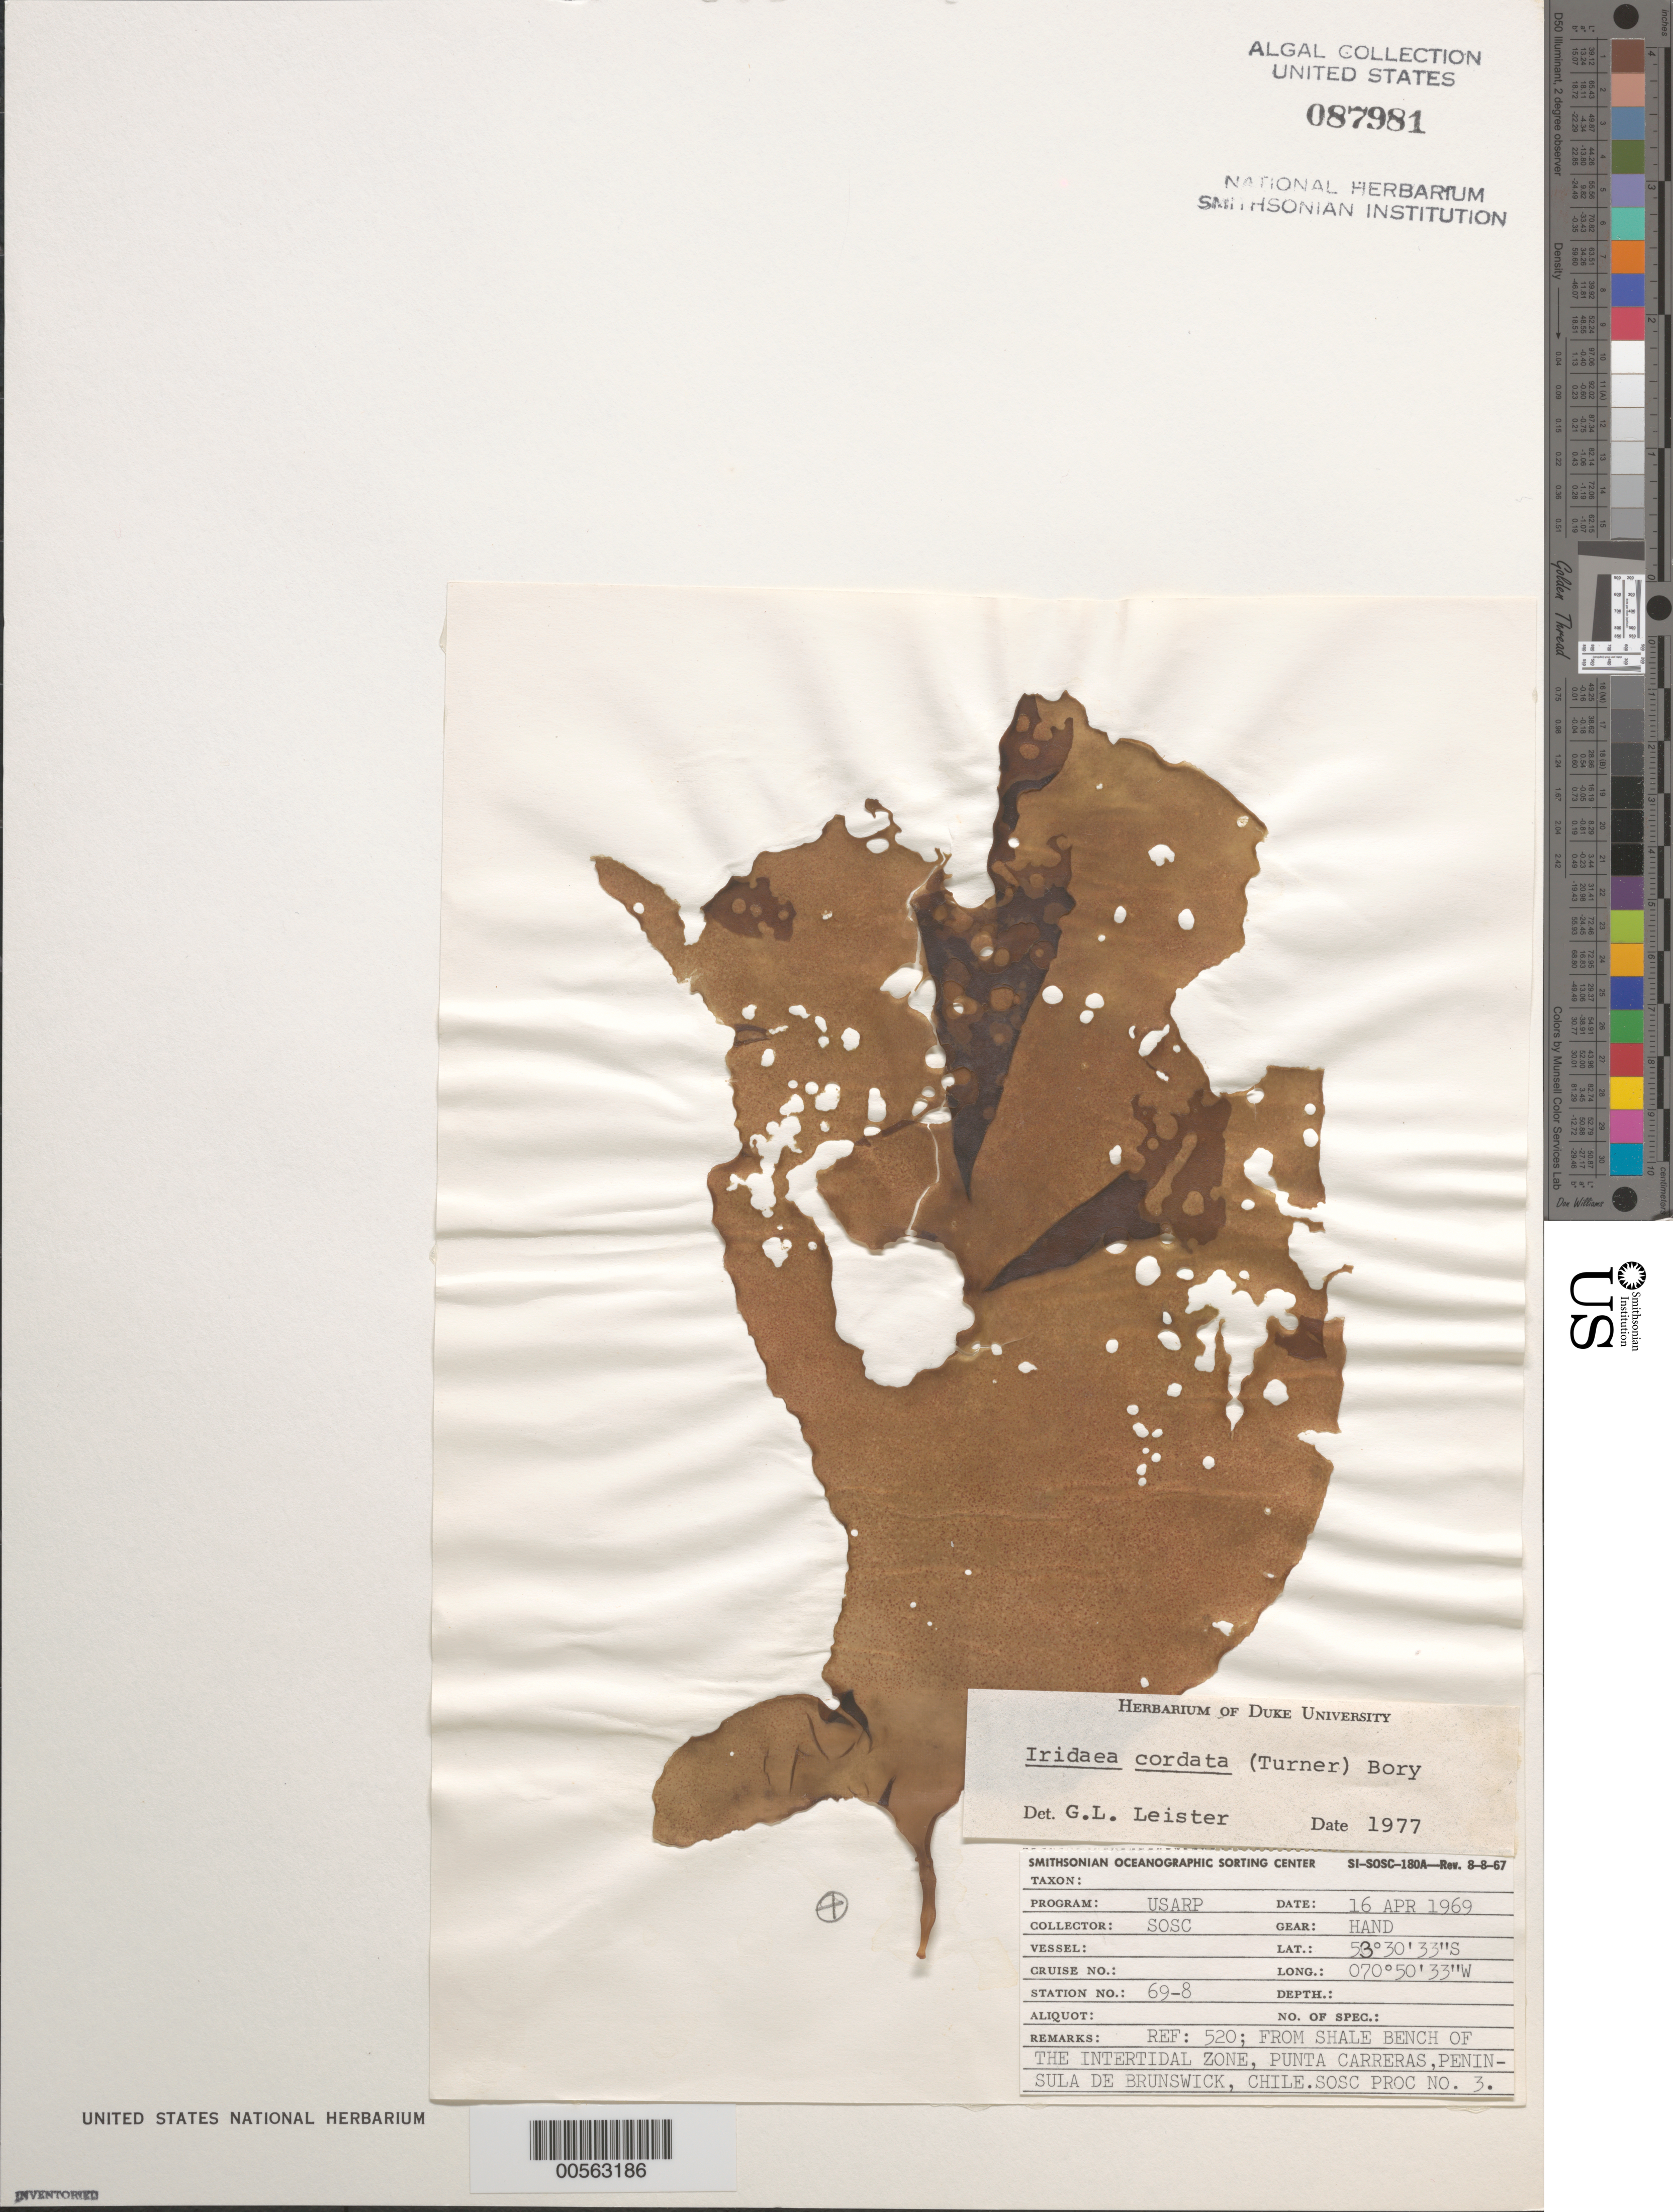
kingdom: Plantae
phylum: Rhodophyta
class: Florideophyceae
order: Gigartinales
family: Gigartinaceae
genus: Iridaea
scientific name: Iridaea cordata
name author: (Turner) Bory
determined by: Leister, G. L.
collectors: SOSC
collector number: Station 69-8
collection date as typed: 16 Apr 1969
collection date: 1969-04-16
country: Chile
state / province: Magallanes y de la Antártica Chilena (XII)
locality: Punta carreras, peninsula de brunswick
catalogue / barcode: US 87981